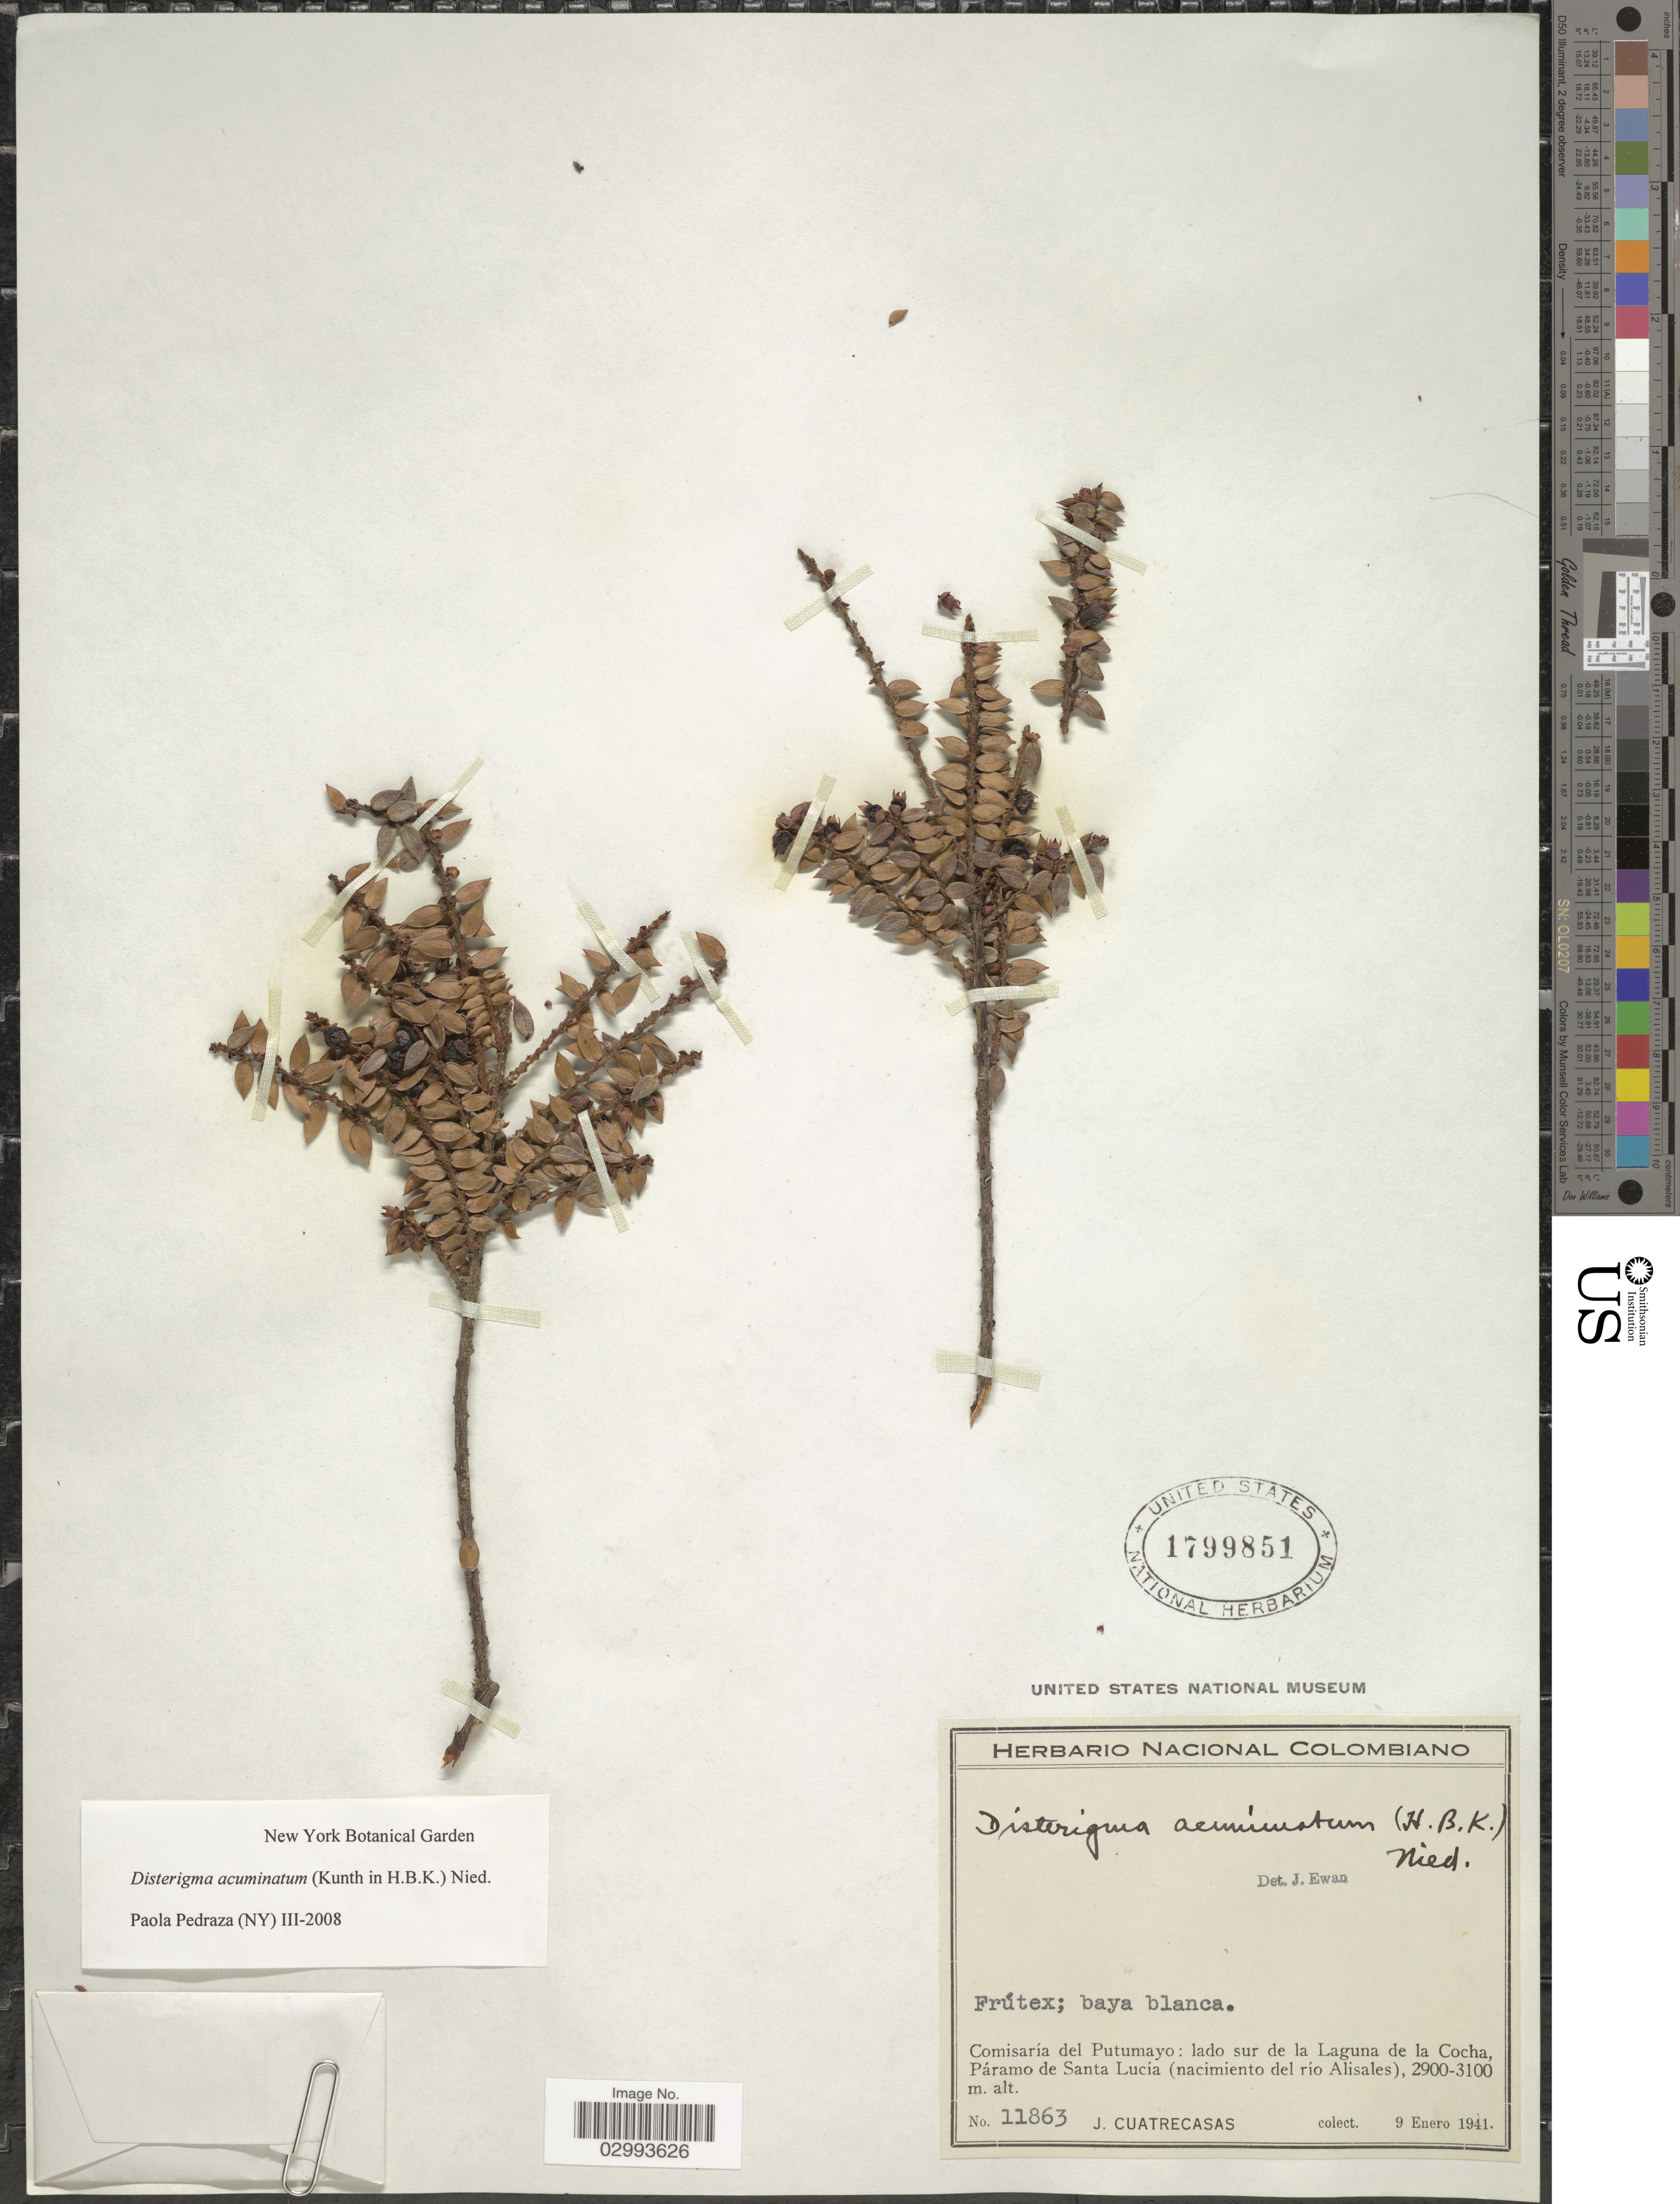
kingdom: Plantae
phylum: Tracheophyta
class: Magnoliopsida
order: Ericales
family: Ericaceae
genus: Disterigma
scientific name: Disterigma acuminatum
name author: (Kunth) Nied.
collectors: J. Cuatrecasas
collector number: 11863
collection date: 1941-01-09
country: Colombia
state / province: Putumayo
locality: Comisaría del Putumayo: lado sur de la Laguna de la Cocha, Páramo de Santa Lucía (nacimiento del río Alisales).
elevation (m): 2900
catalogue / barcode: US 1799851